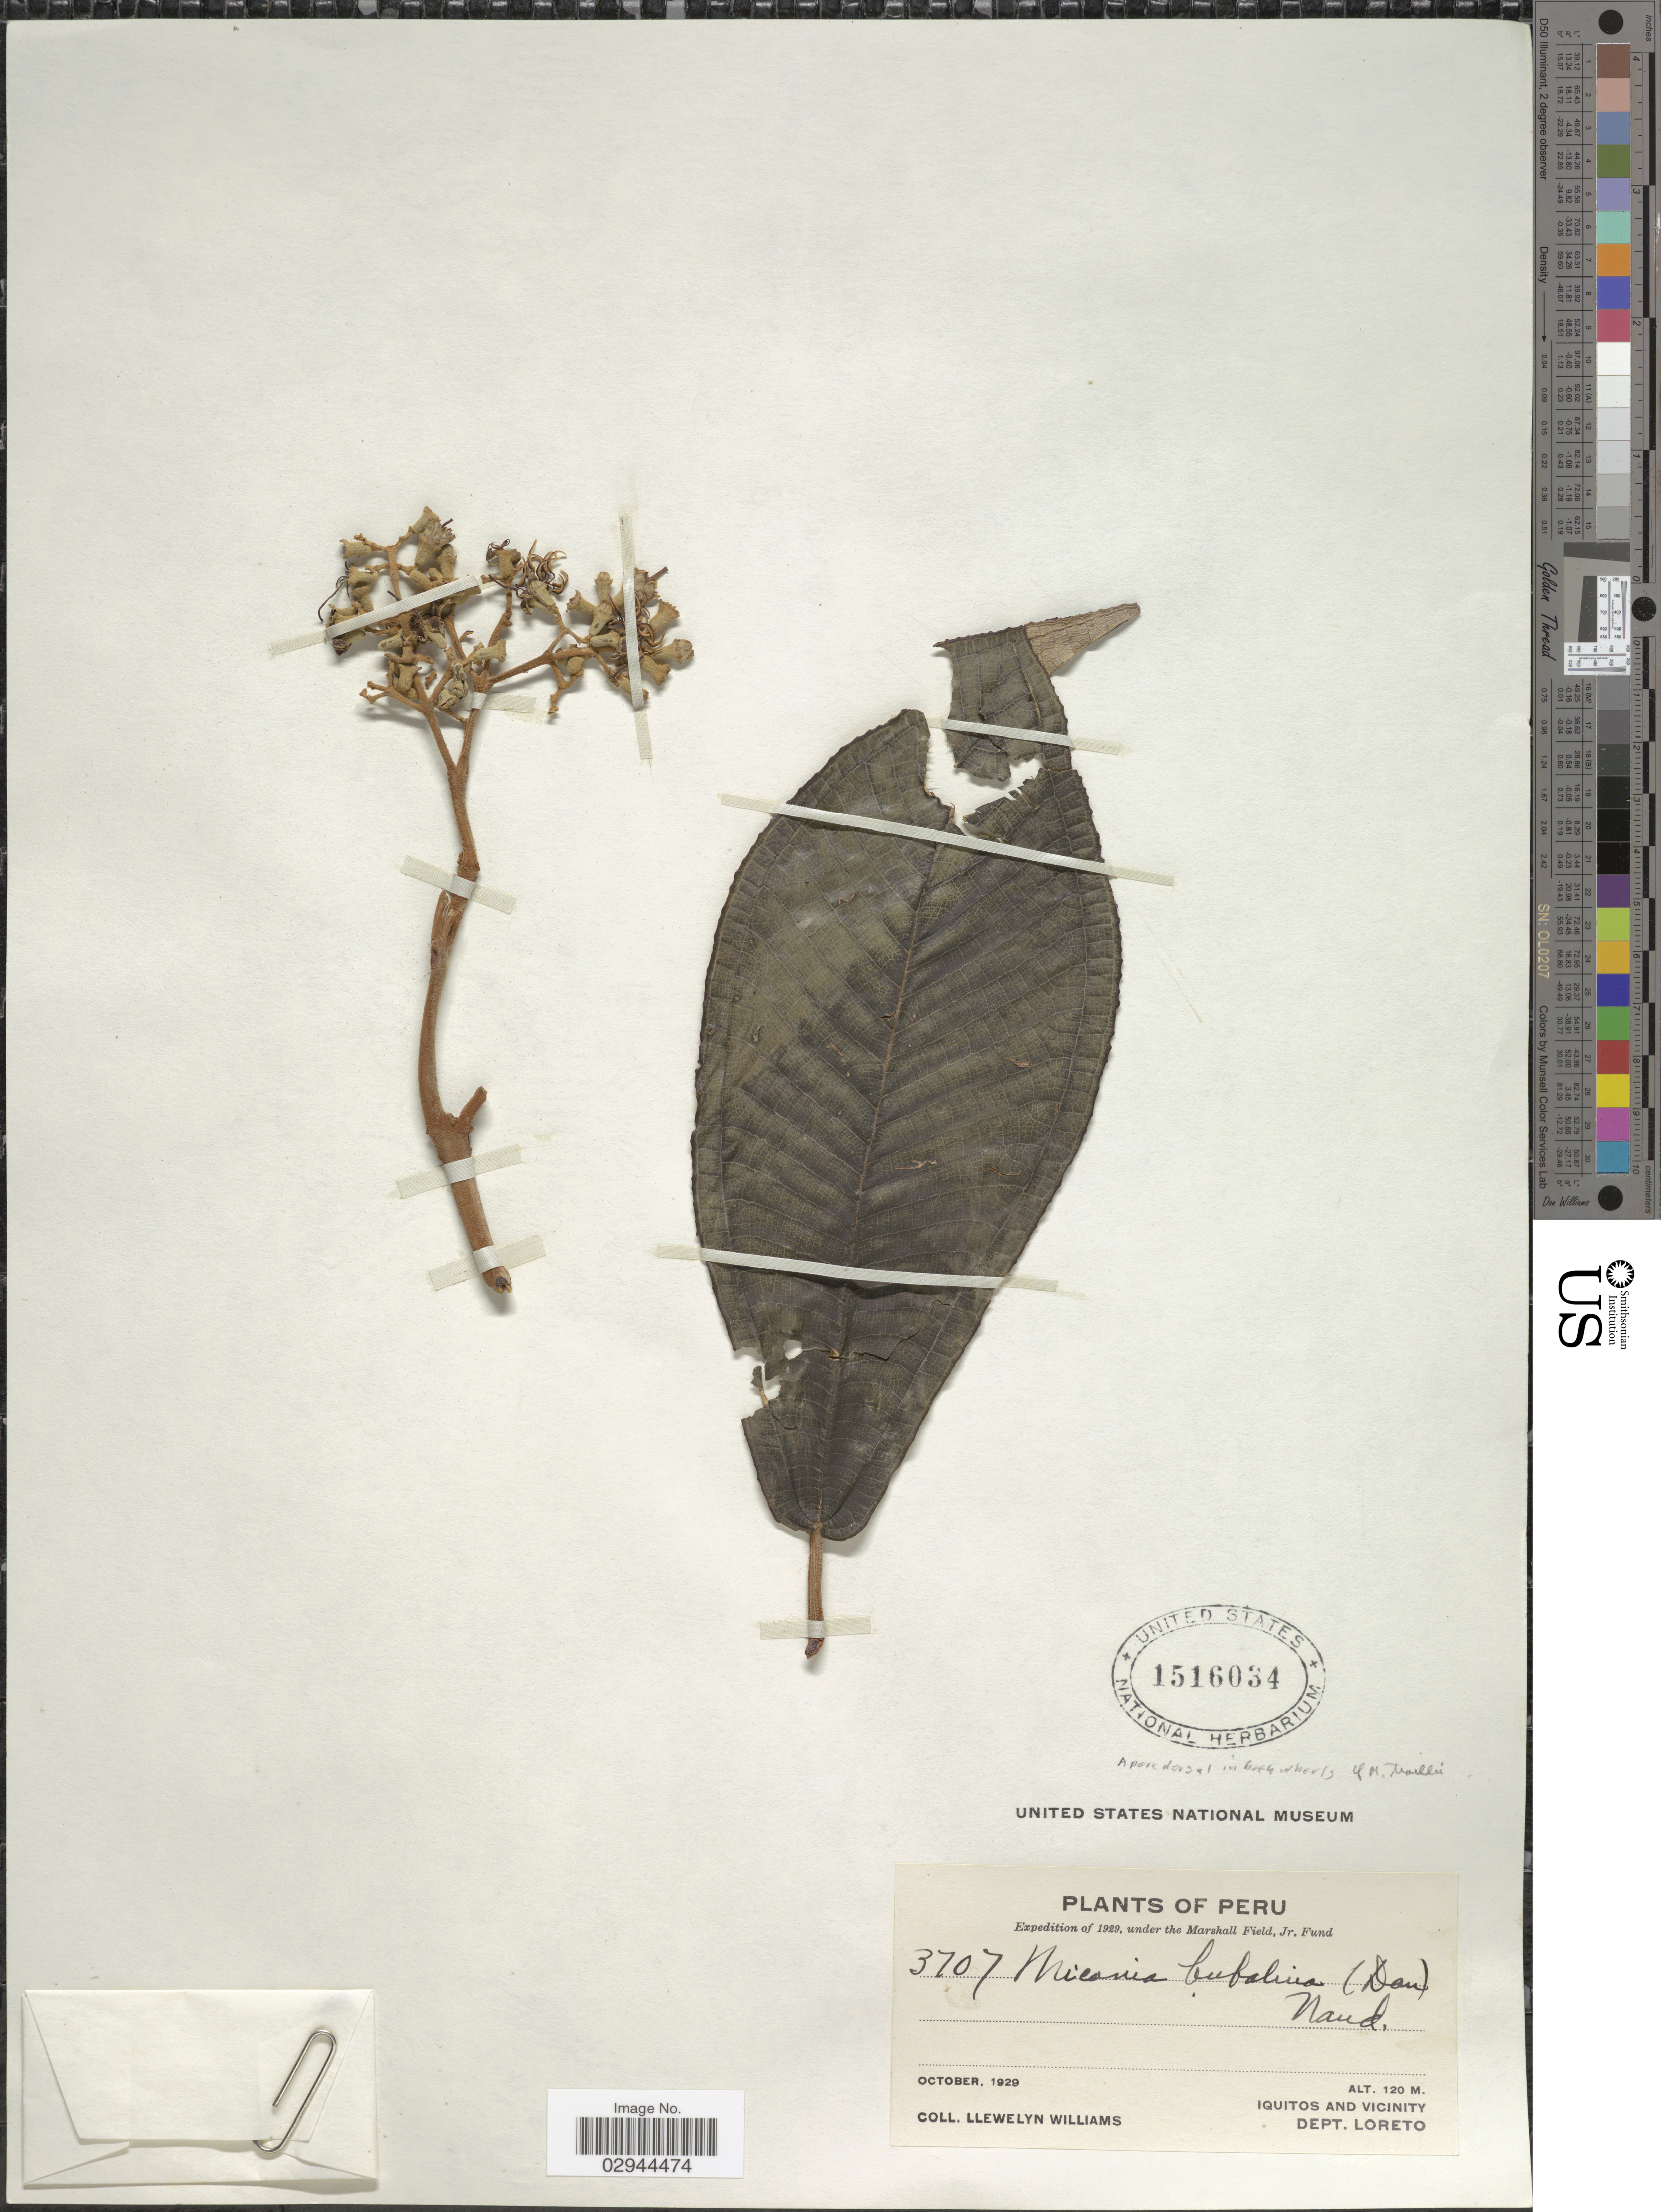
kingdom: Plantae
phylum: Tracheophyta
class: Magnoliopsida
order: Myrtales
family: Melastomataceae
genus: Miconia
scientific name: Miconia traillii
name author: Cogn.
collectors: Ll. Williams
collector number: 3707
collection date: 1929-10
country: Peru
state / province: Loreto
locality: Iquitos and Vicinity. Dept. Loreto.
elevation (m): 120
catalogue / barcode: US 1516034